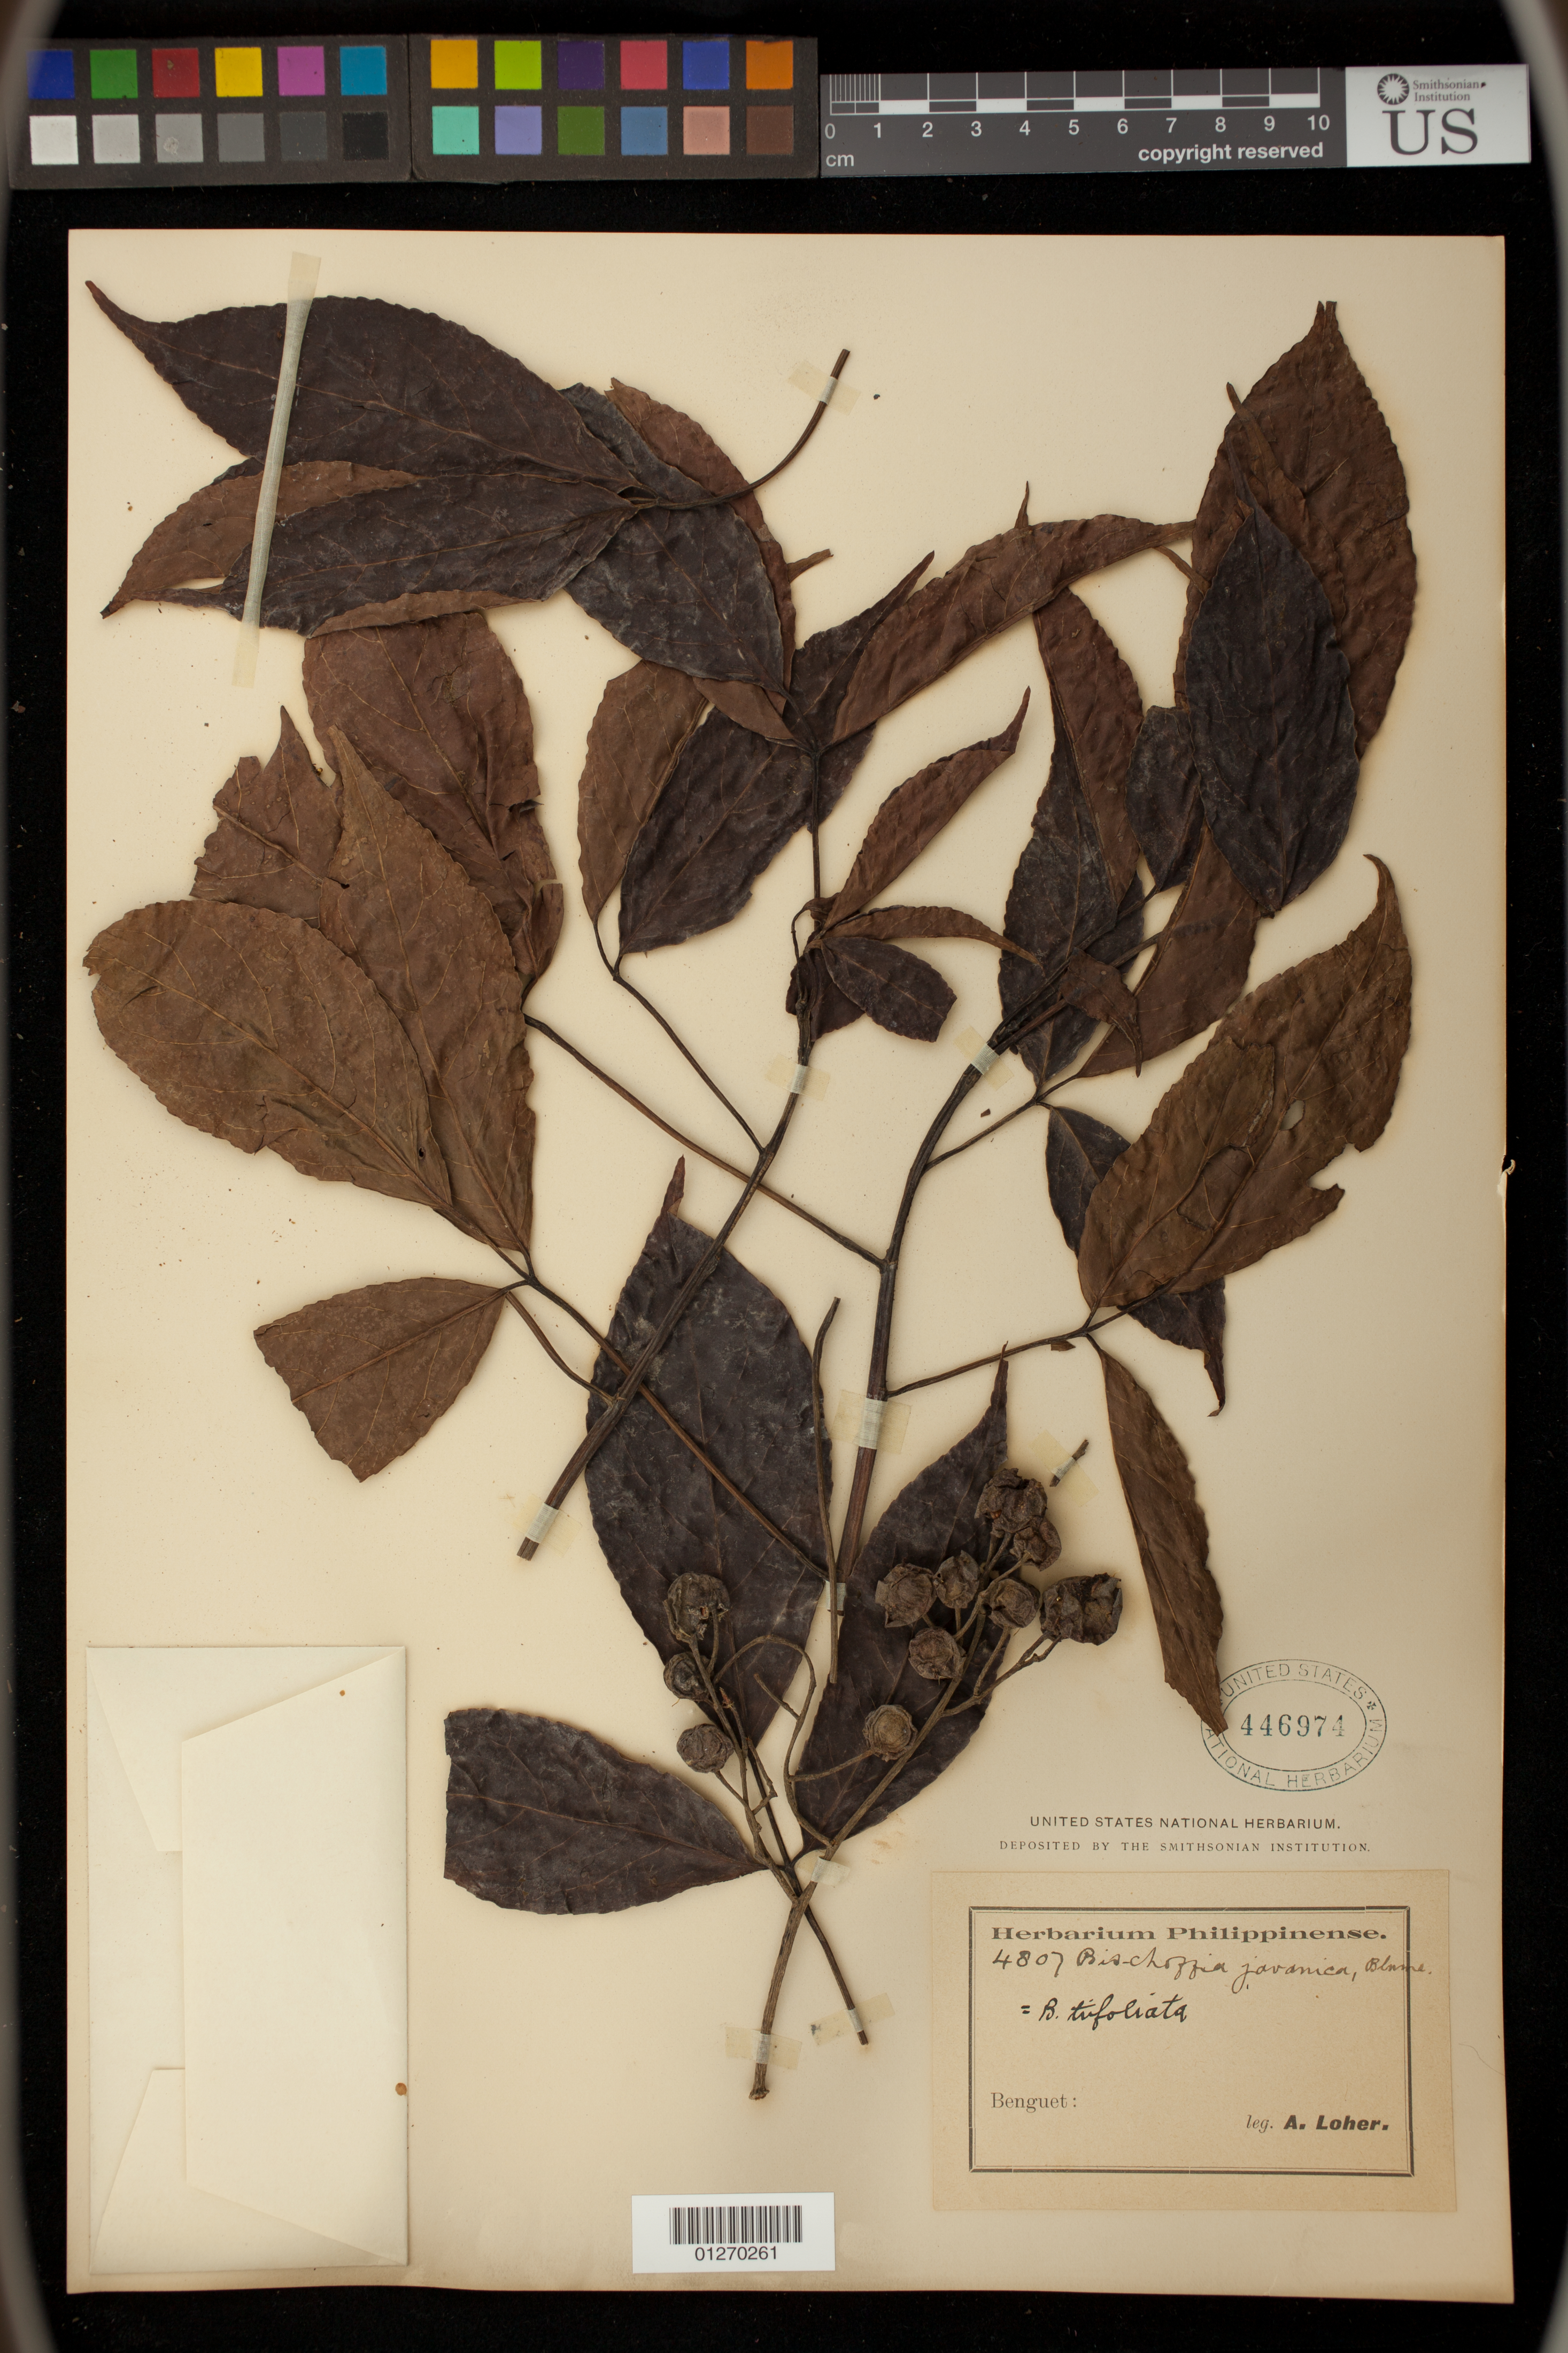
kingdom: Plantae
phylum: Tracheophyta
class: Magnoliopsida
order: Malpighiales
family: Phyllanthaceae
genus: Bischofia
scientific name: Bischofia javanica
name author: Blume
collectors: A. Loher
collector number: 4807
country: Philippines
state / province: Cordillera (Administrative Region)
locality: Benguet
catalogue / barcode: US 446974